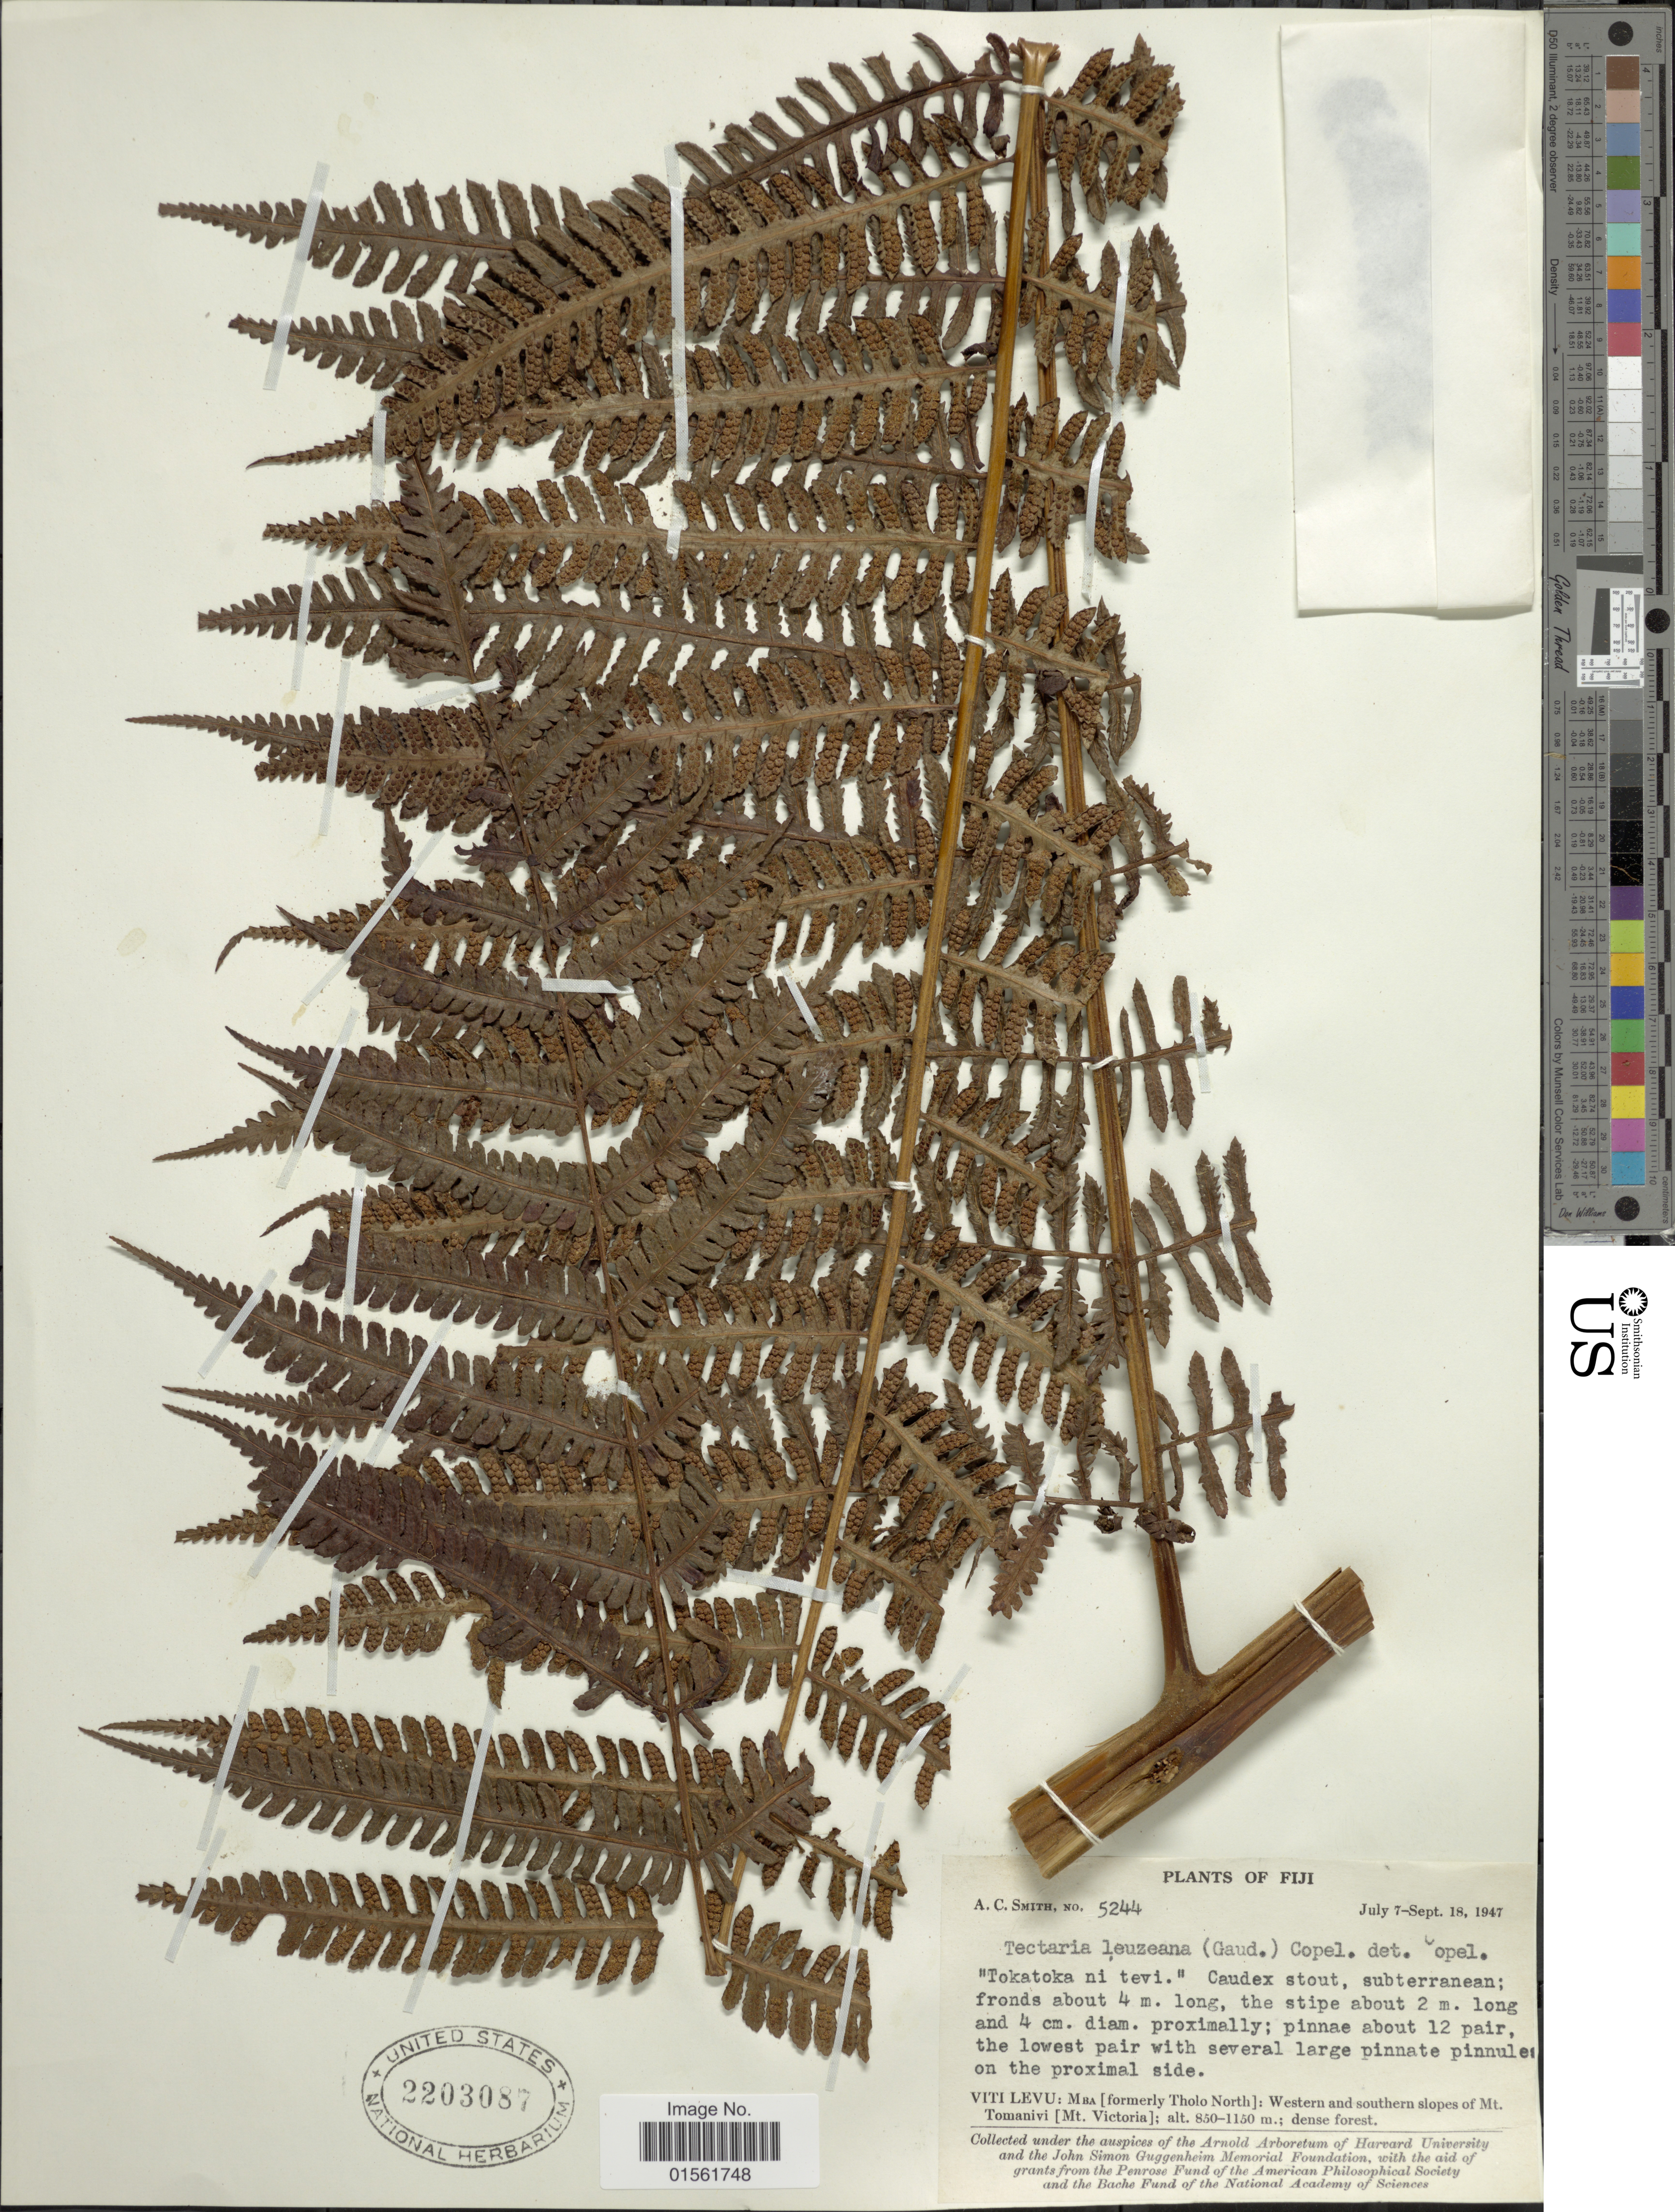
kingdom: Plantae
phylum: Tracheophyta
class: Polypodiopsida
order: Polypodiales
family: Dryopteridaceae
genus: Pleocnemia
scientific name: Pleocnemia cumingiana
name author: C. Presl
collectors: A. C. Smith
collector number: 5244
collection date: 1947-07-07/1947-09-18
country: Fiji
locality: Viti Levu: Mba [formerly Tholo North]: Western and southern slopes of Mt. Tomanivi [Mt. Victoria]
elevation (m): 850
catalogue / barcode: US 2203087